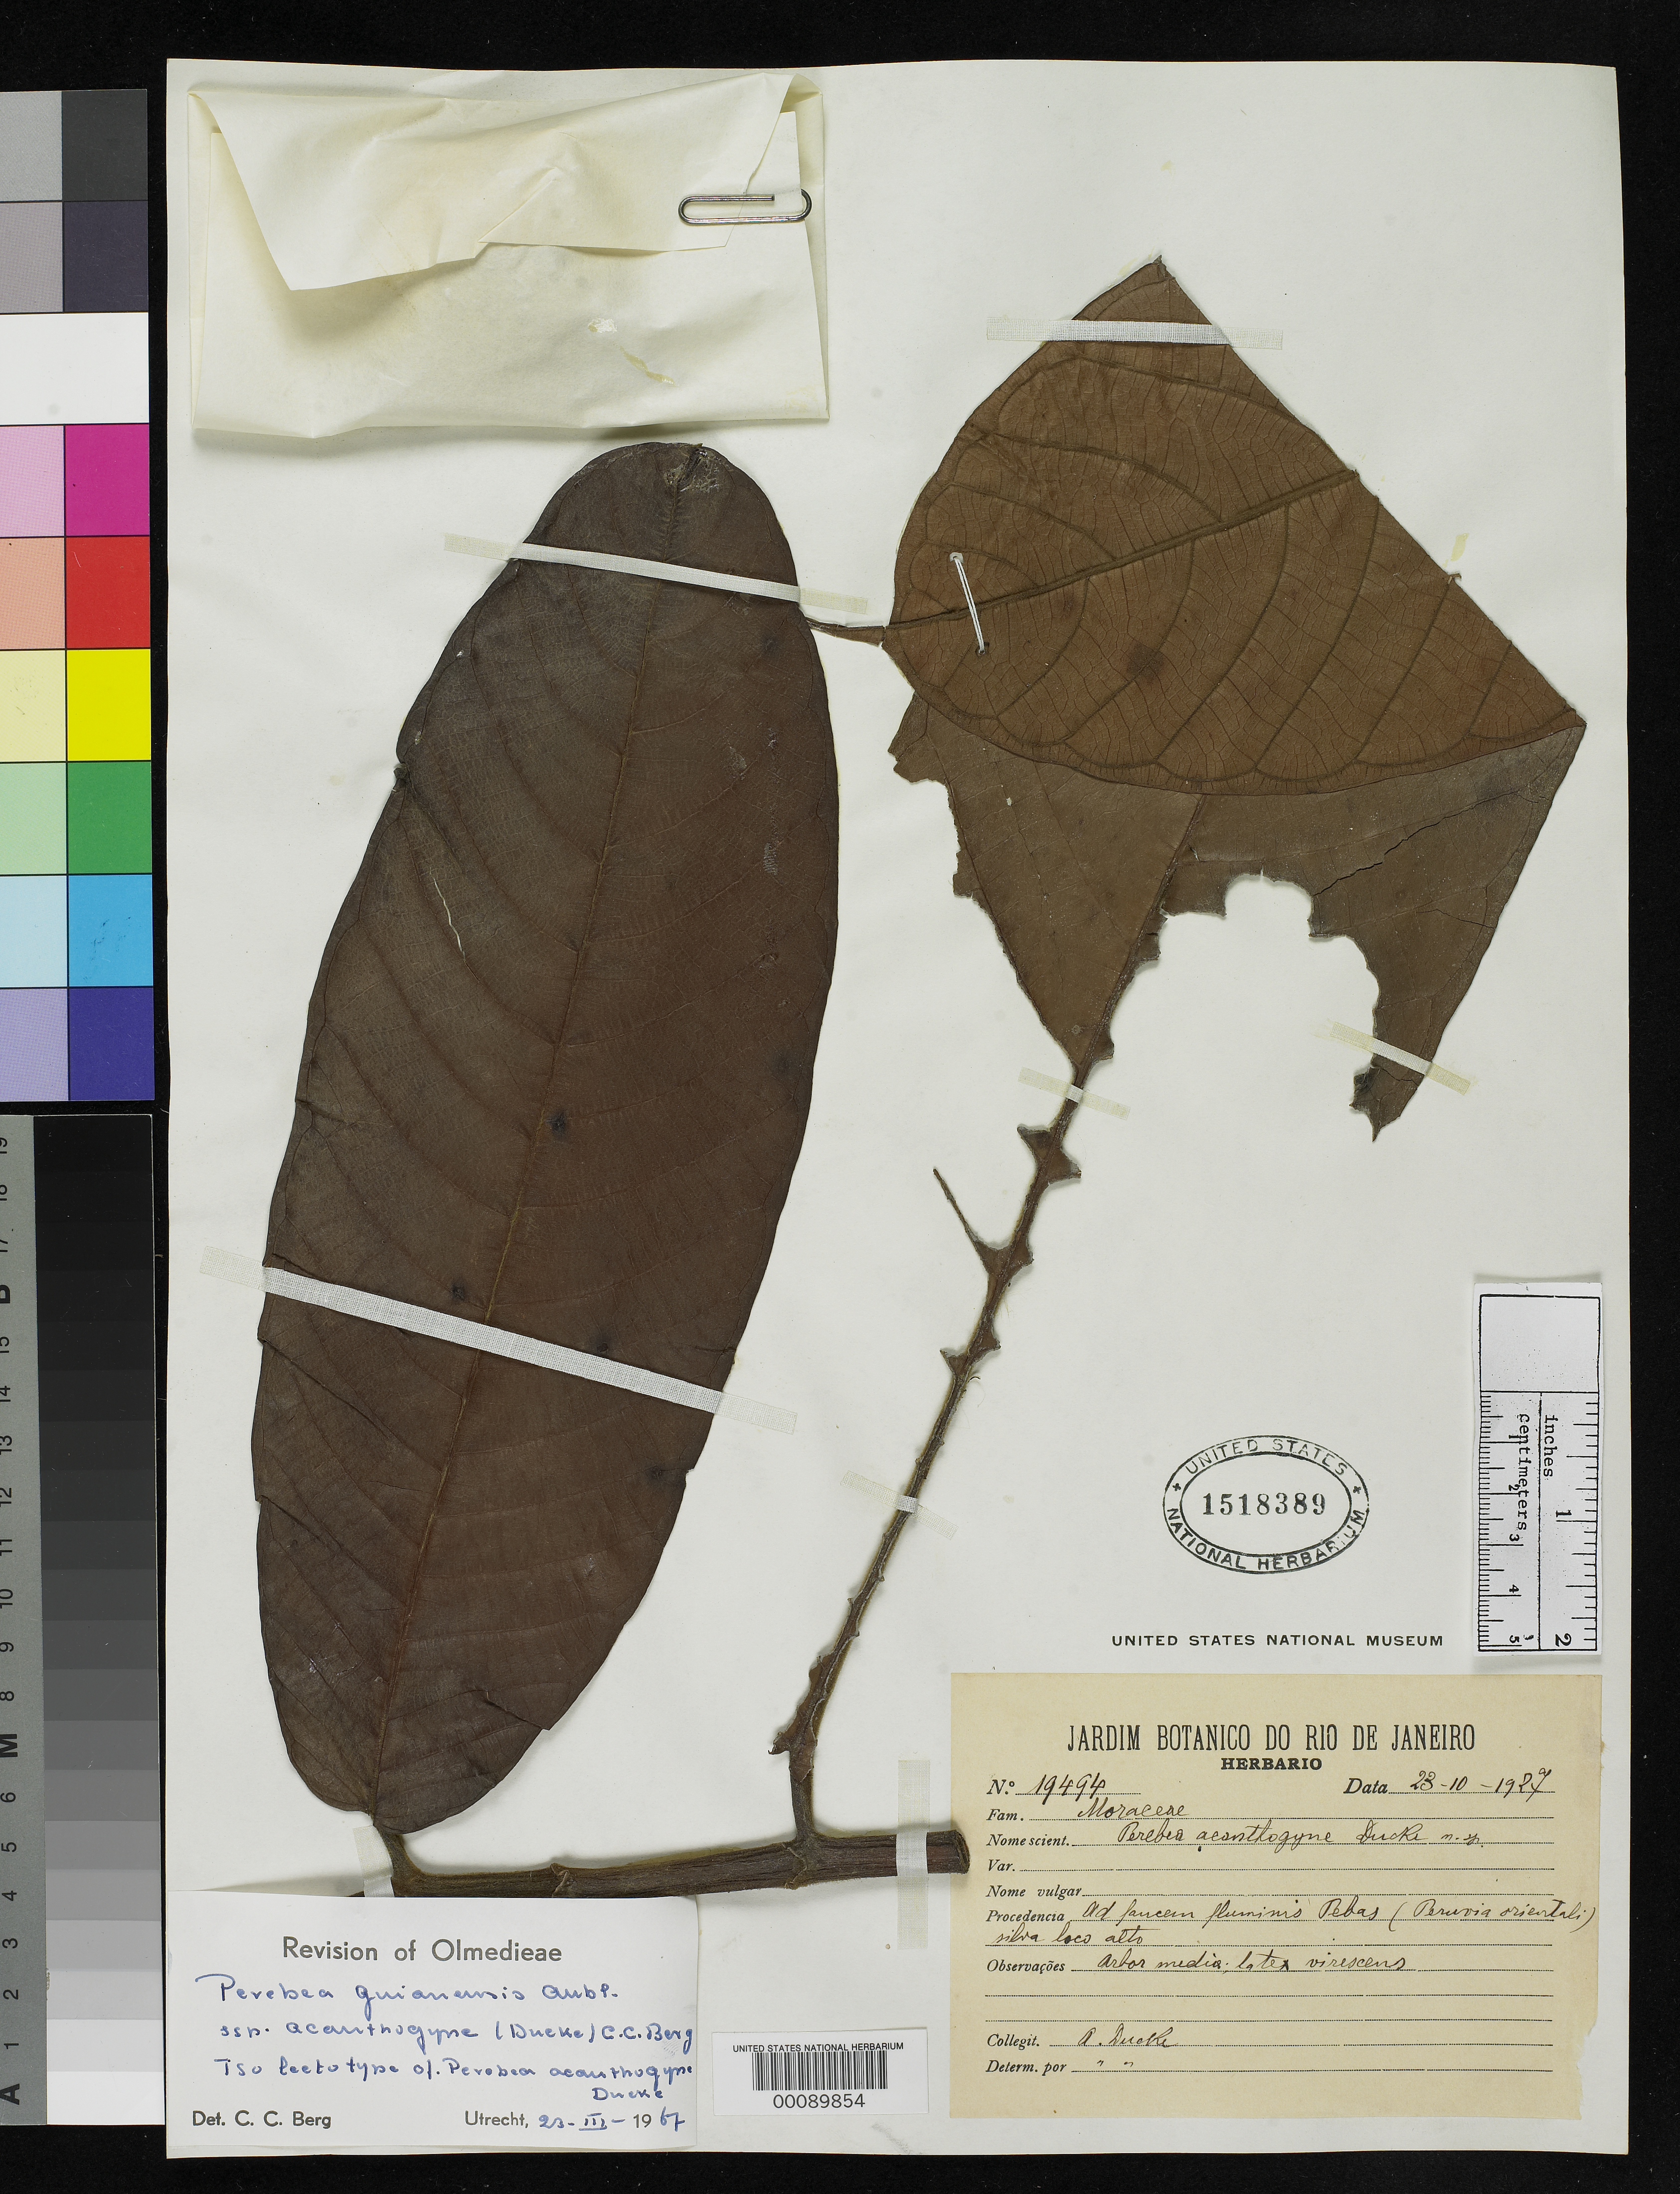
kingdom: Plantae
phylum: Tracheophyta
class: Magnoliopsida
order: Rosales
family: Moraceae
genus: Perebea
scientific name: Perebea acanthogyne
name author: Ducke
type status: Isolectotype; Syntype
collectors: A. Ducke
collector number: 19494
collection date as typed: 23 Oct 1927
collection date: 1927-10-23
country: Brazil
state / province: Minas Gerais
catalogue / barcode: US 1518389